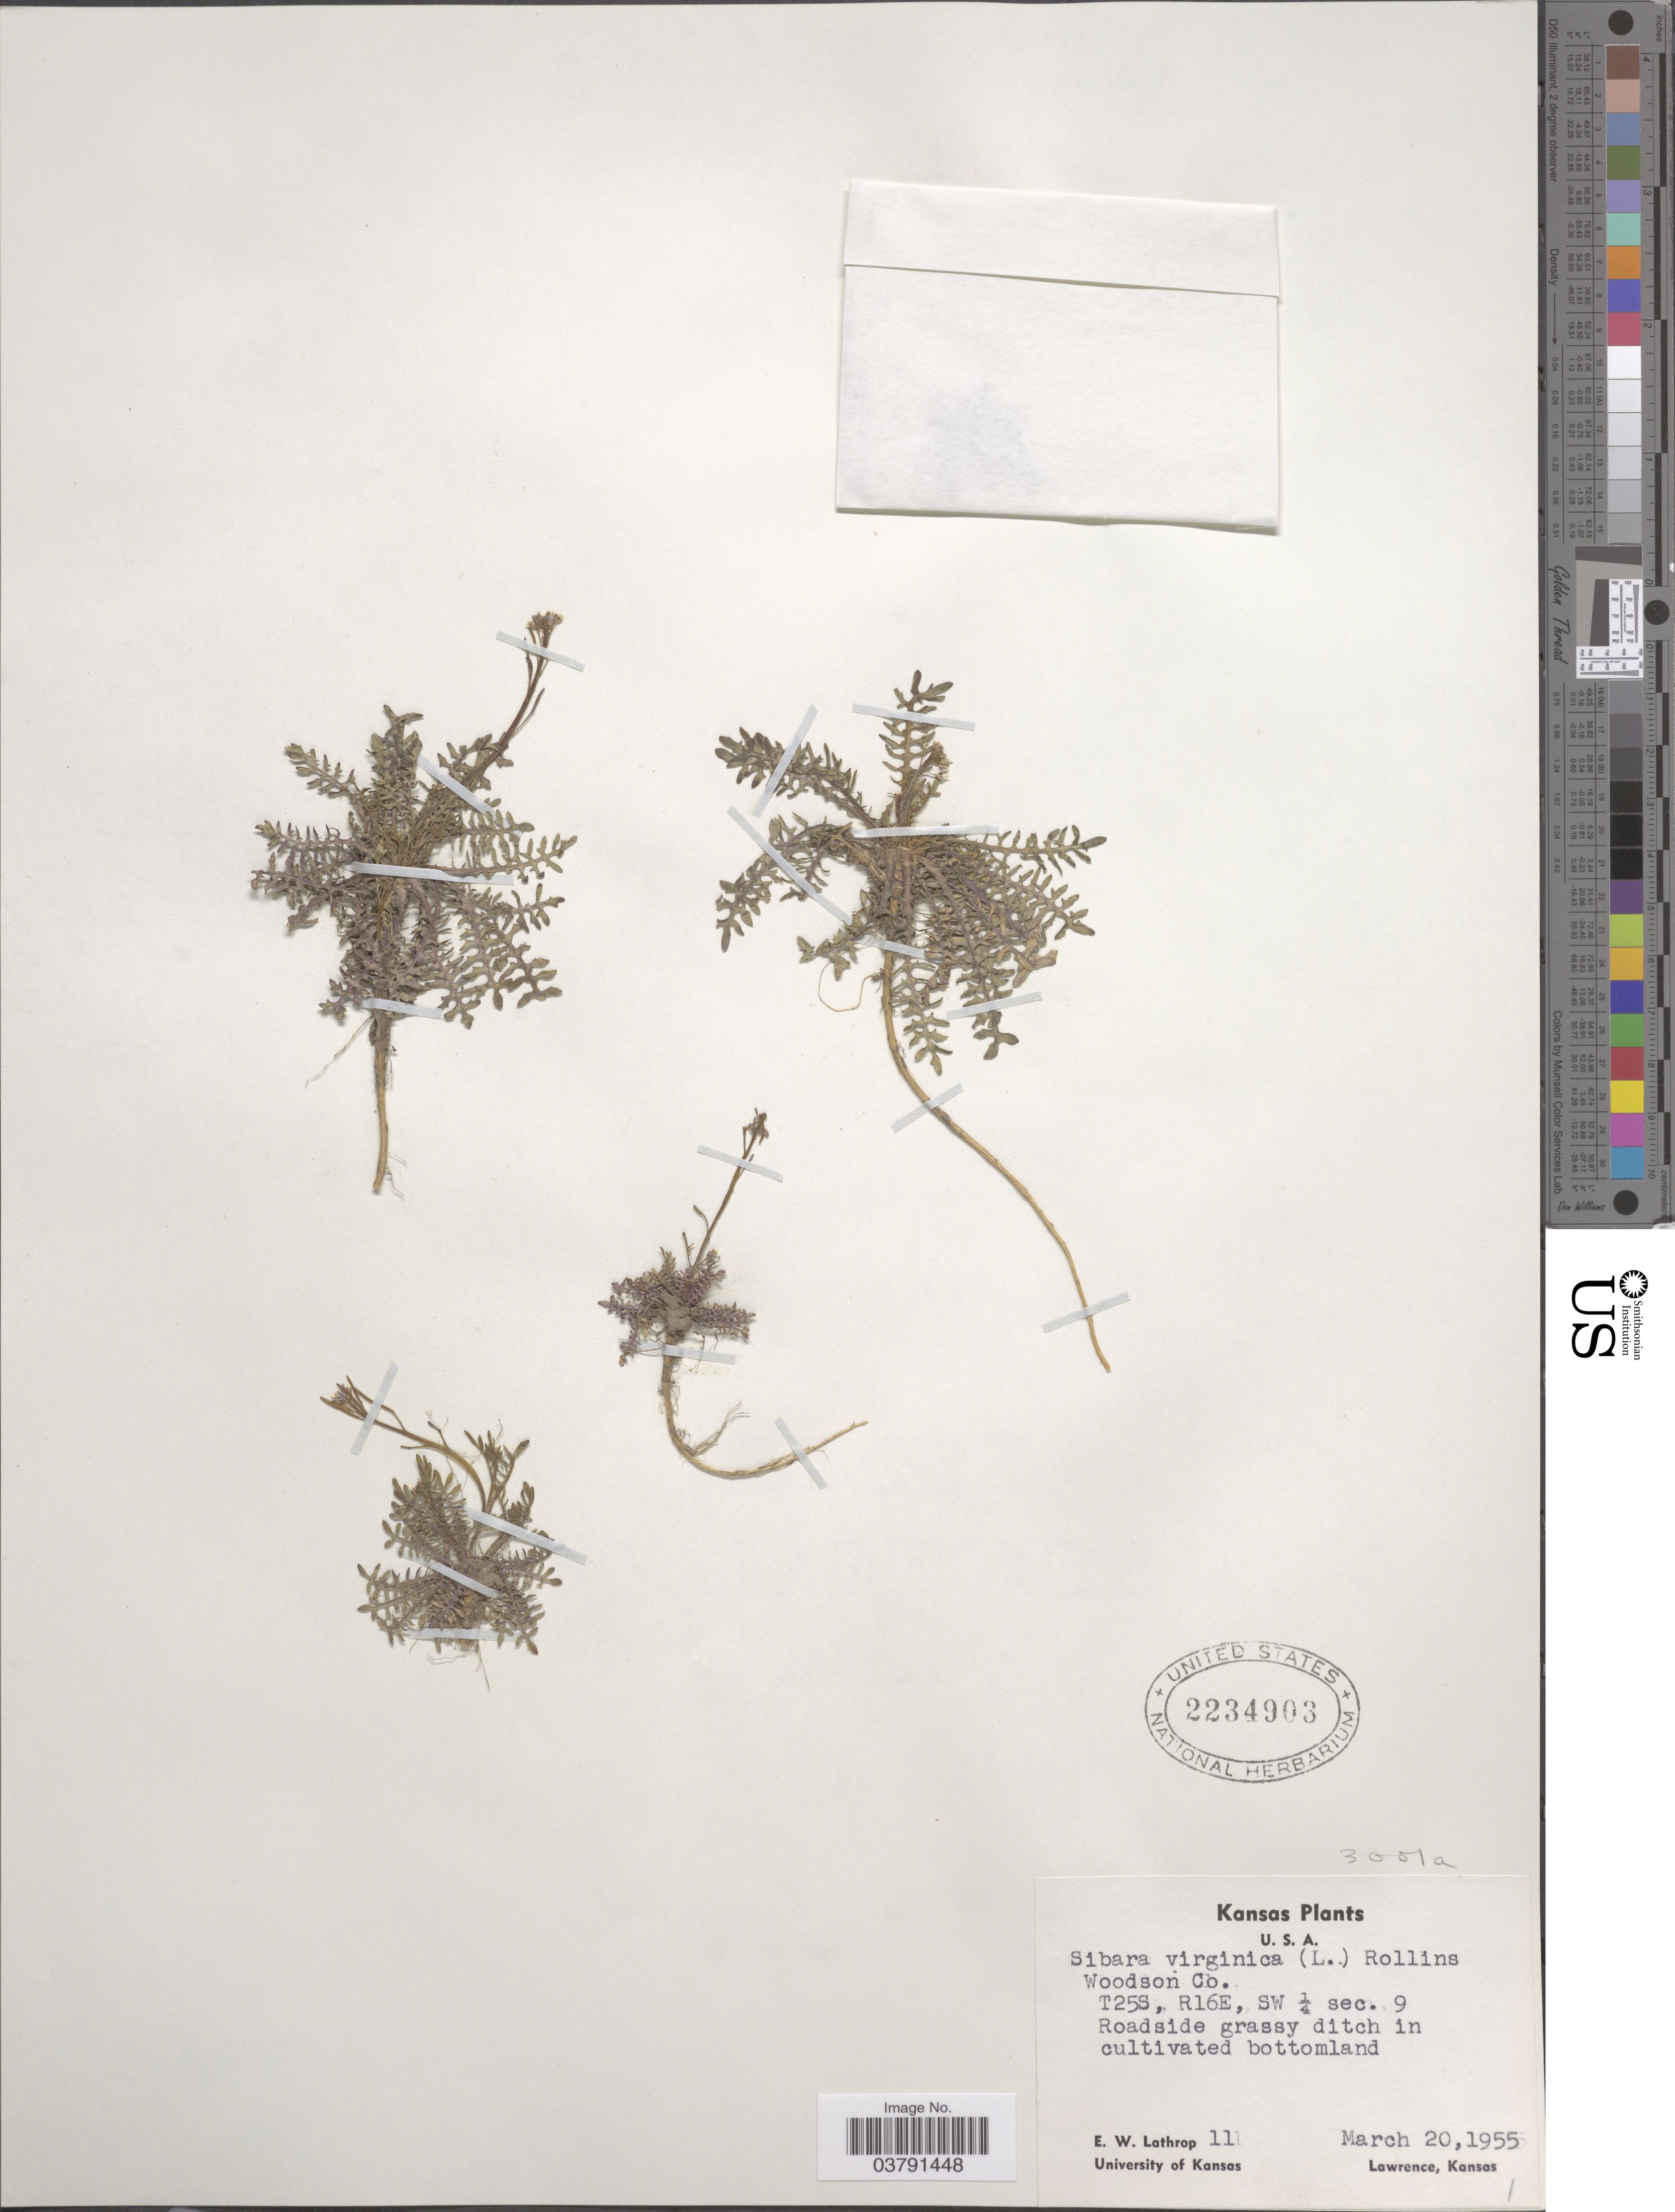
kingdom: Plantae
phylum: Tracheophyta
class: Magnoliopsida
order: Brassicales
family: Brassicaceae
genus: Planodes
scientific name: Planodes virginicum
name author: (L.) Greene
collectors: E. W. Lathrop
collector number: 11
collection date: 1955-03-20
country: United States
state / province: Kansas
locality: Woodson Co. T25S, R16E, SW ¼ sec. 9.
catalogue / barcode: US 2234903